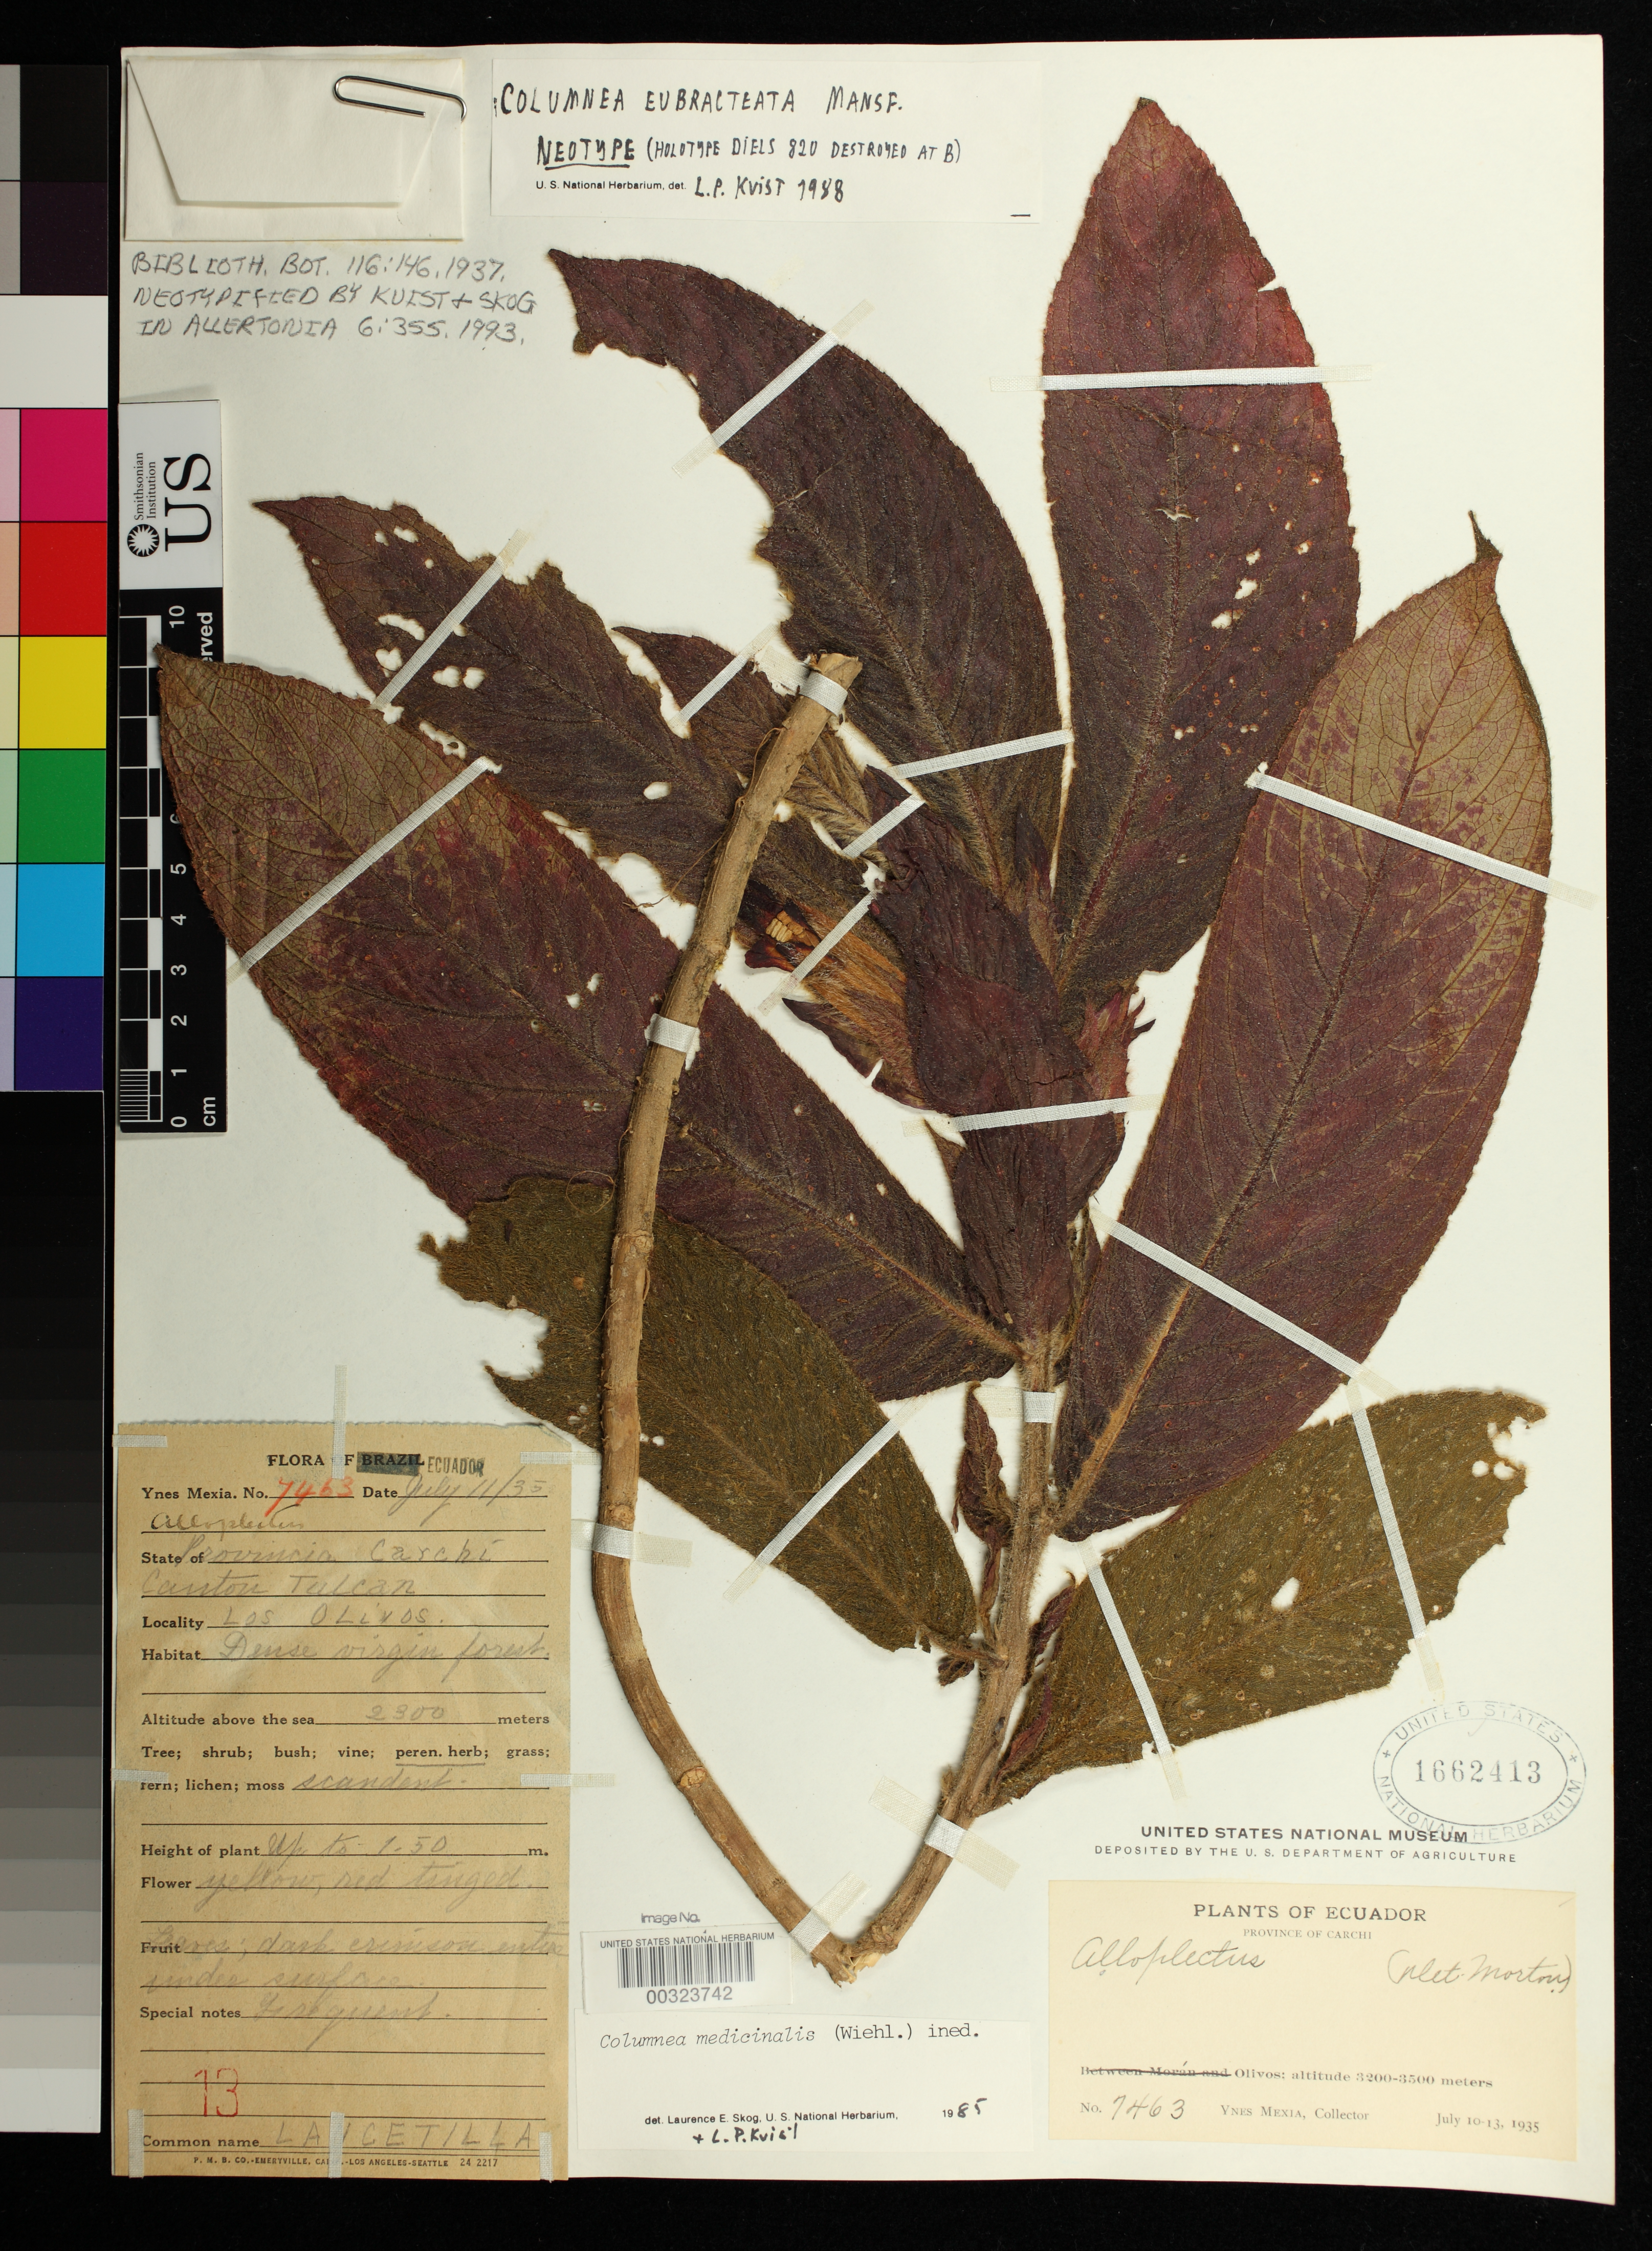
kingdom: Plantae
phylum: Tracheophyta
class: Magnoliopsida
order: Lamiales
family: Gesneriaceae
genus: Columnea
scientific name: Columnea eubracteata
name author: Mansf.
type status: Neotype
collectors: Y. Mexia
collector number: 7463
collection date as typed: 11 Jul 1935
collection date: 1935-07-11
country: Ecuador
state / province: Carchi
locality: Los Olivos, Canton Tulcan.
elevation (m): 2300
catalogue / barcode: US 1662413